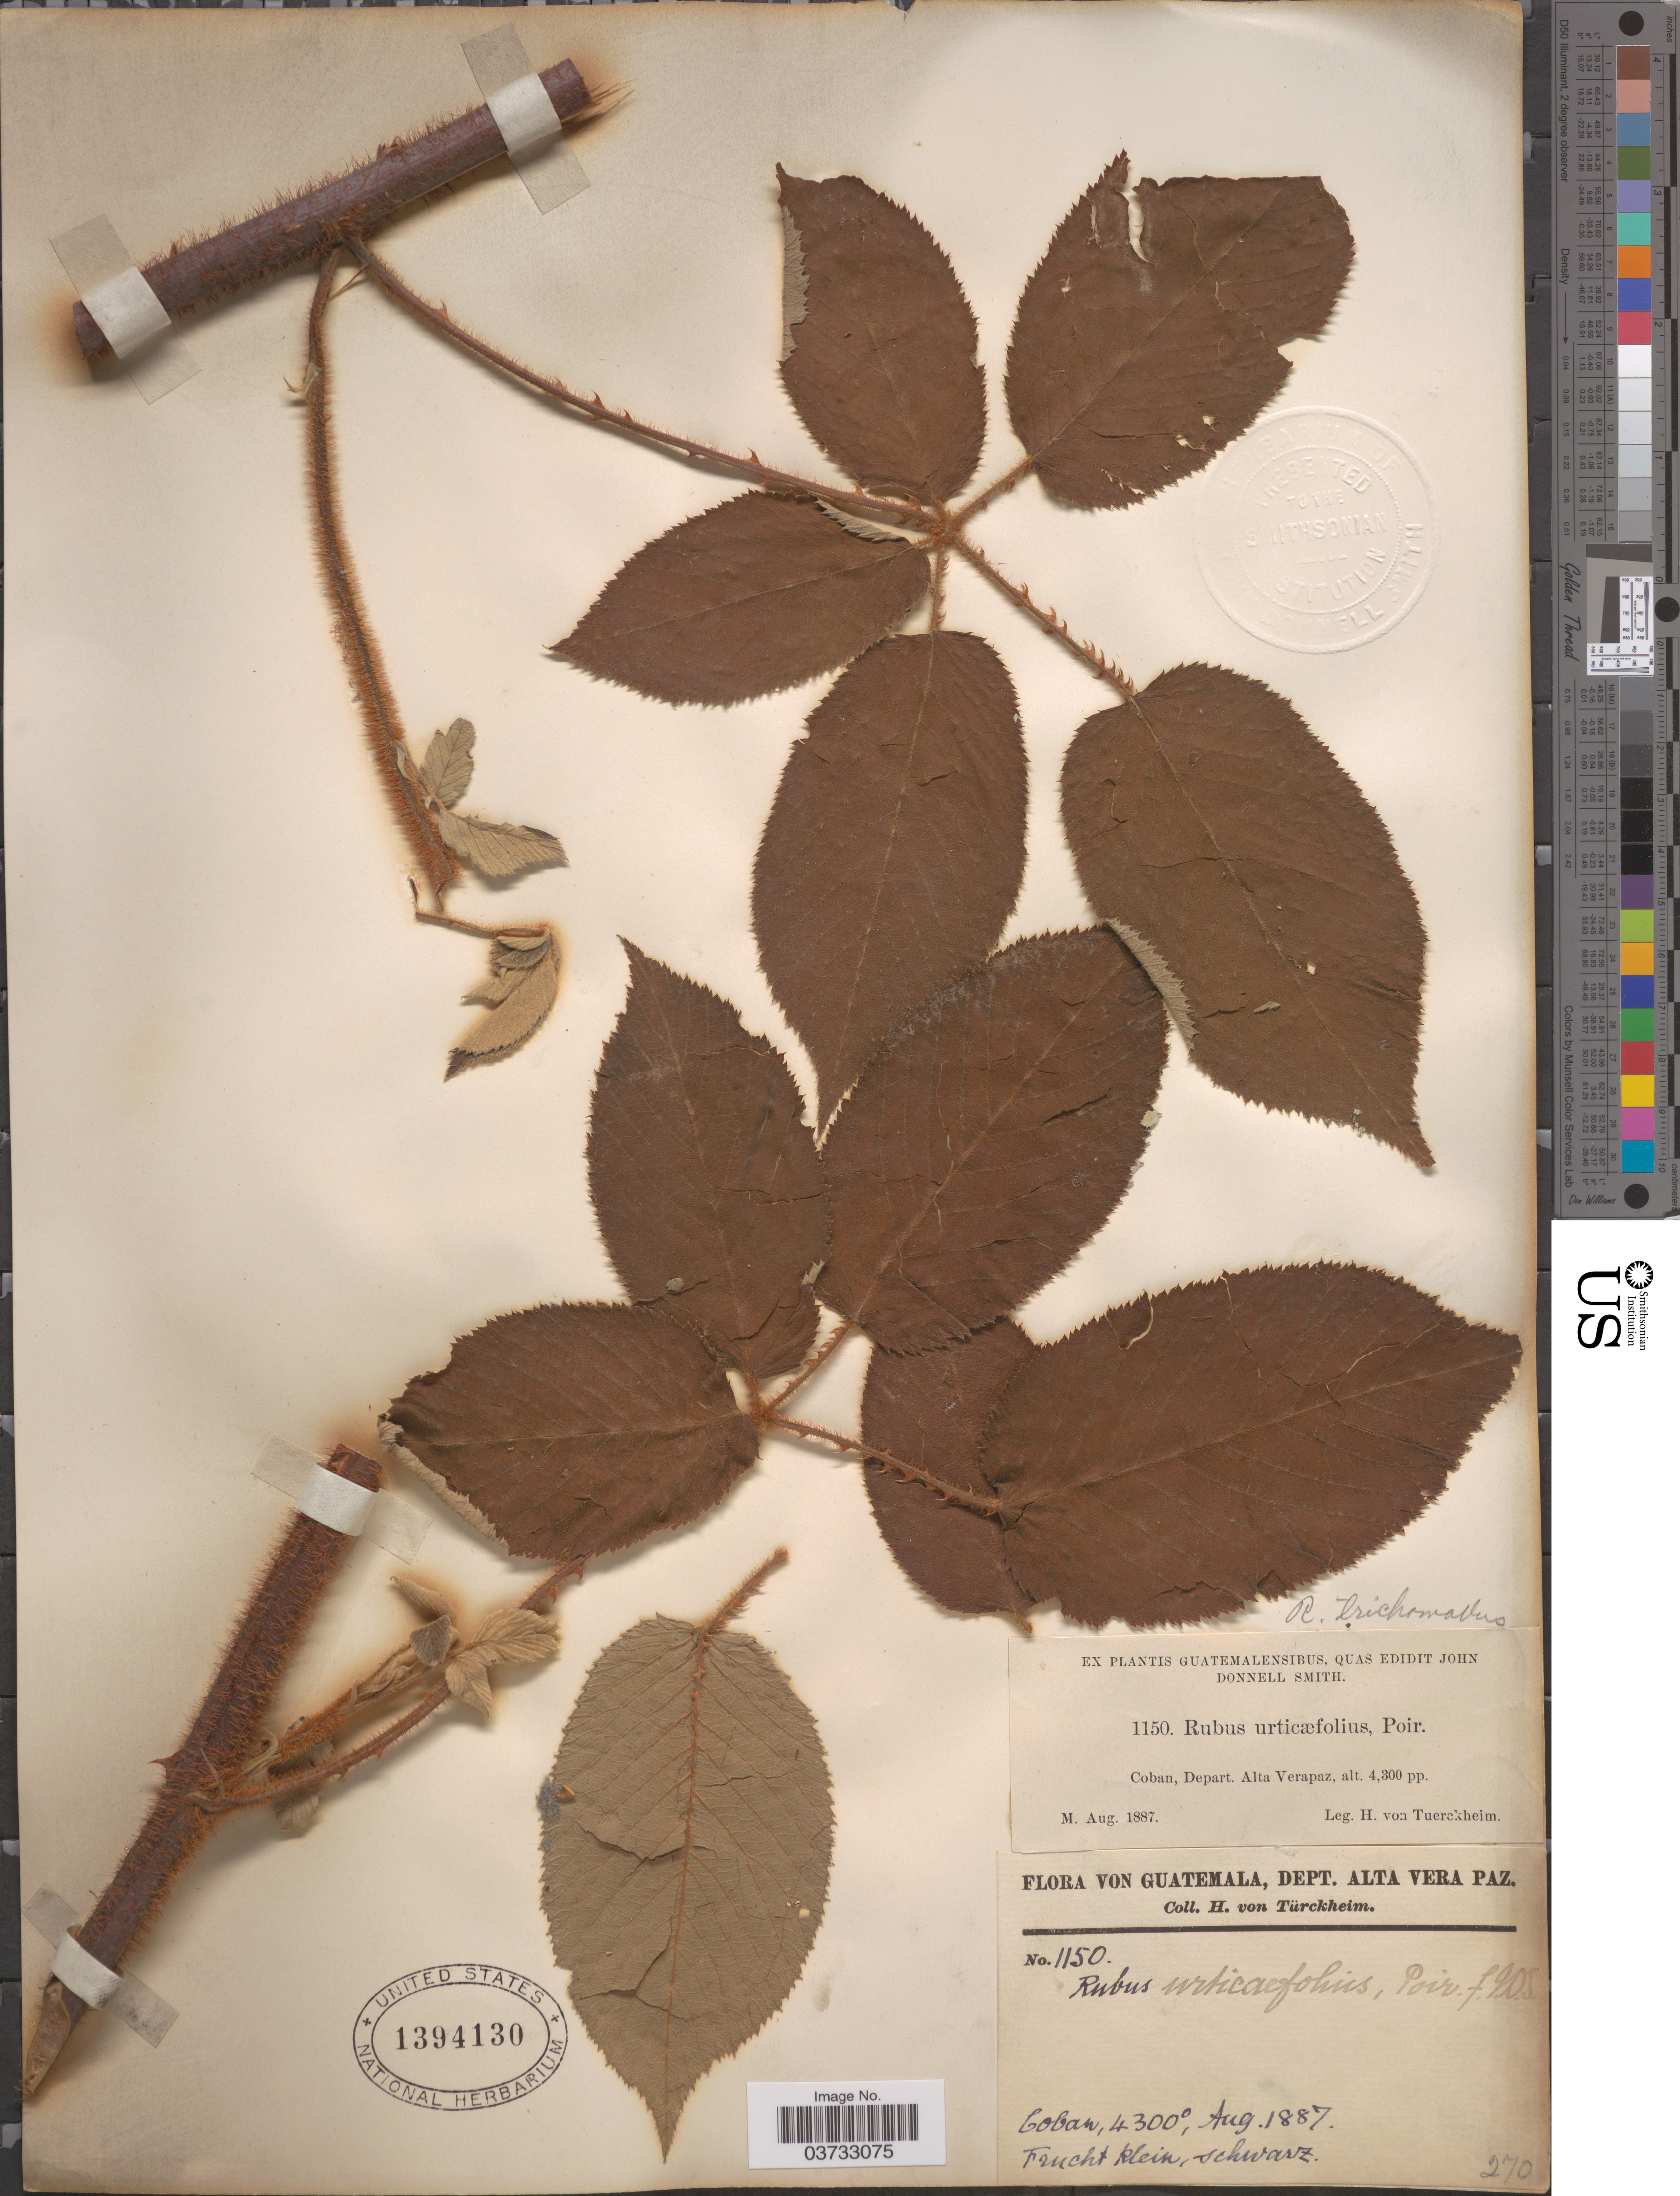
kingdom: Plantae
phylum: Tracheophyta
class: Magnoliopsida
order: Rosales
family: Rosaceae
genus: Rubus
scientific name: Rubus trichomallus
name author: Schltdl.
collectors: H. von Tuerckheim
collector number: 1150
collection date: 1887-08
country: Guatemala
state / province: Alta Verapaz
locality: Coban, Depart. Alta Verapaz.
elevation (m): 1311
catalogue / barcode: US 1394130